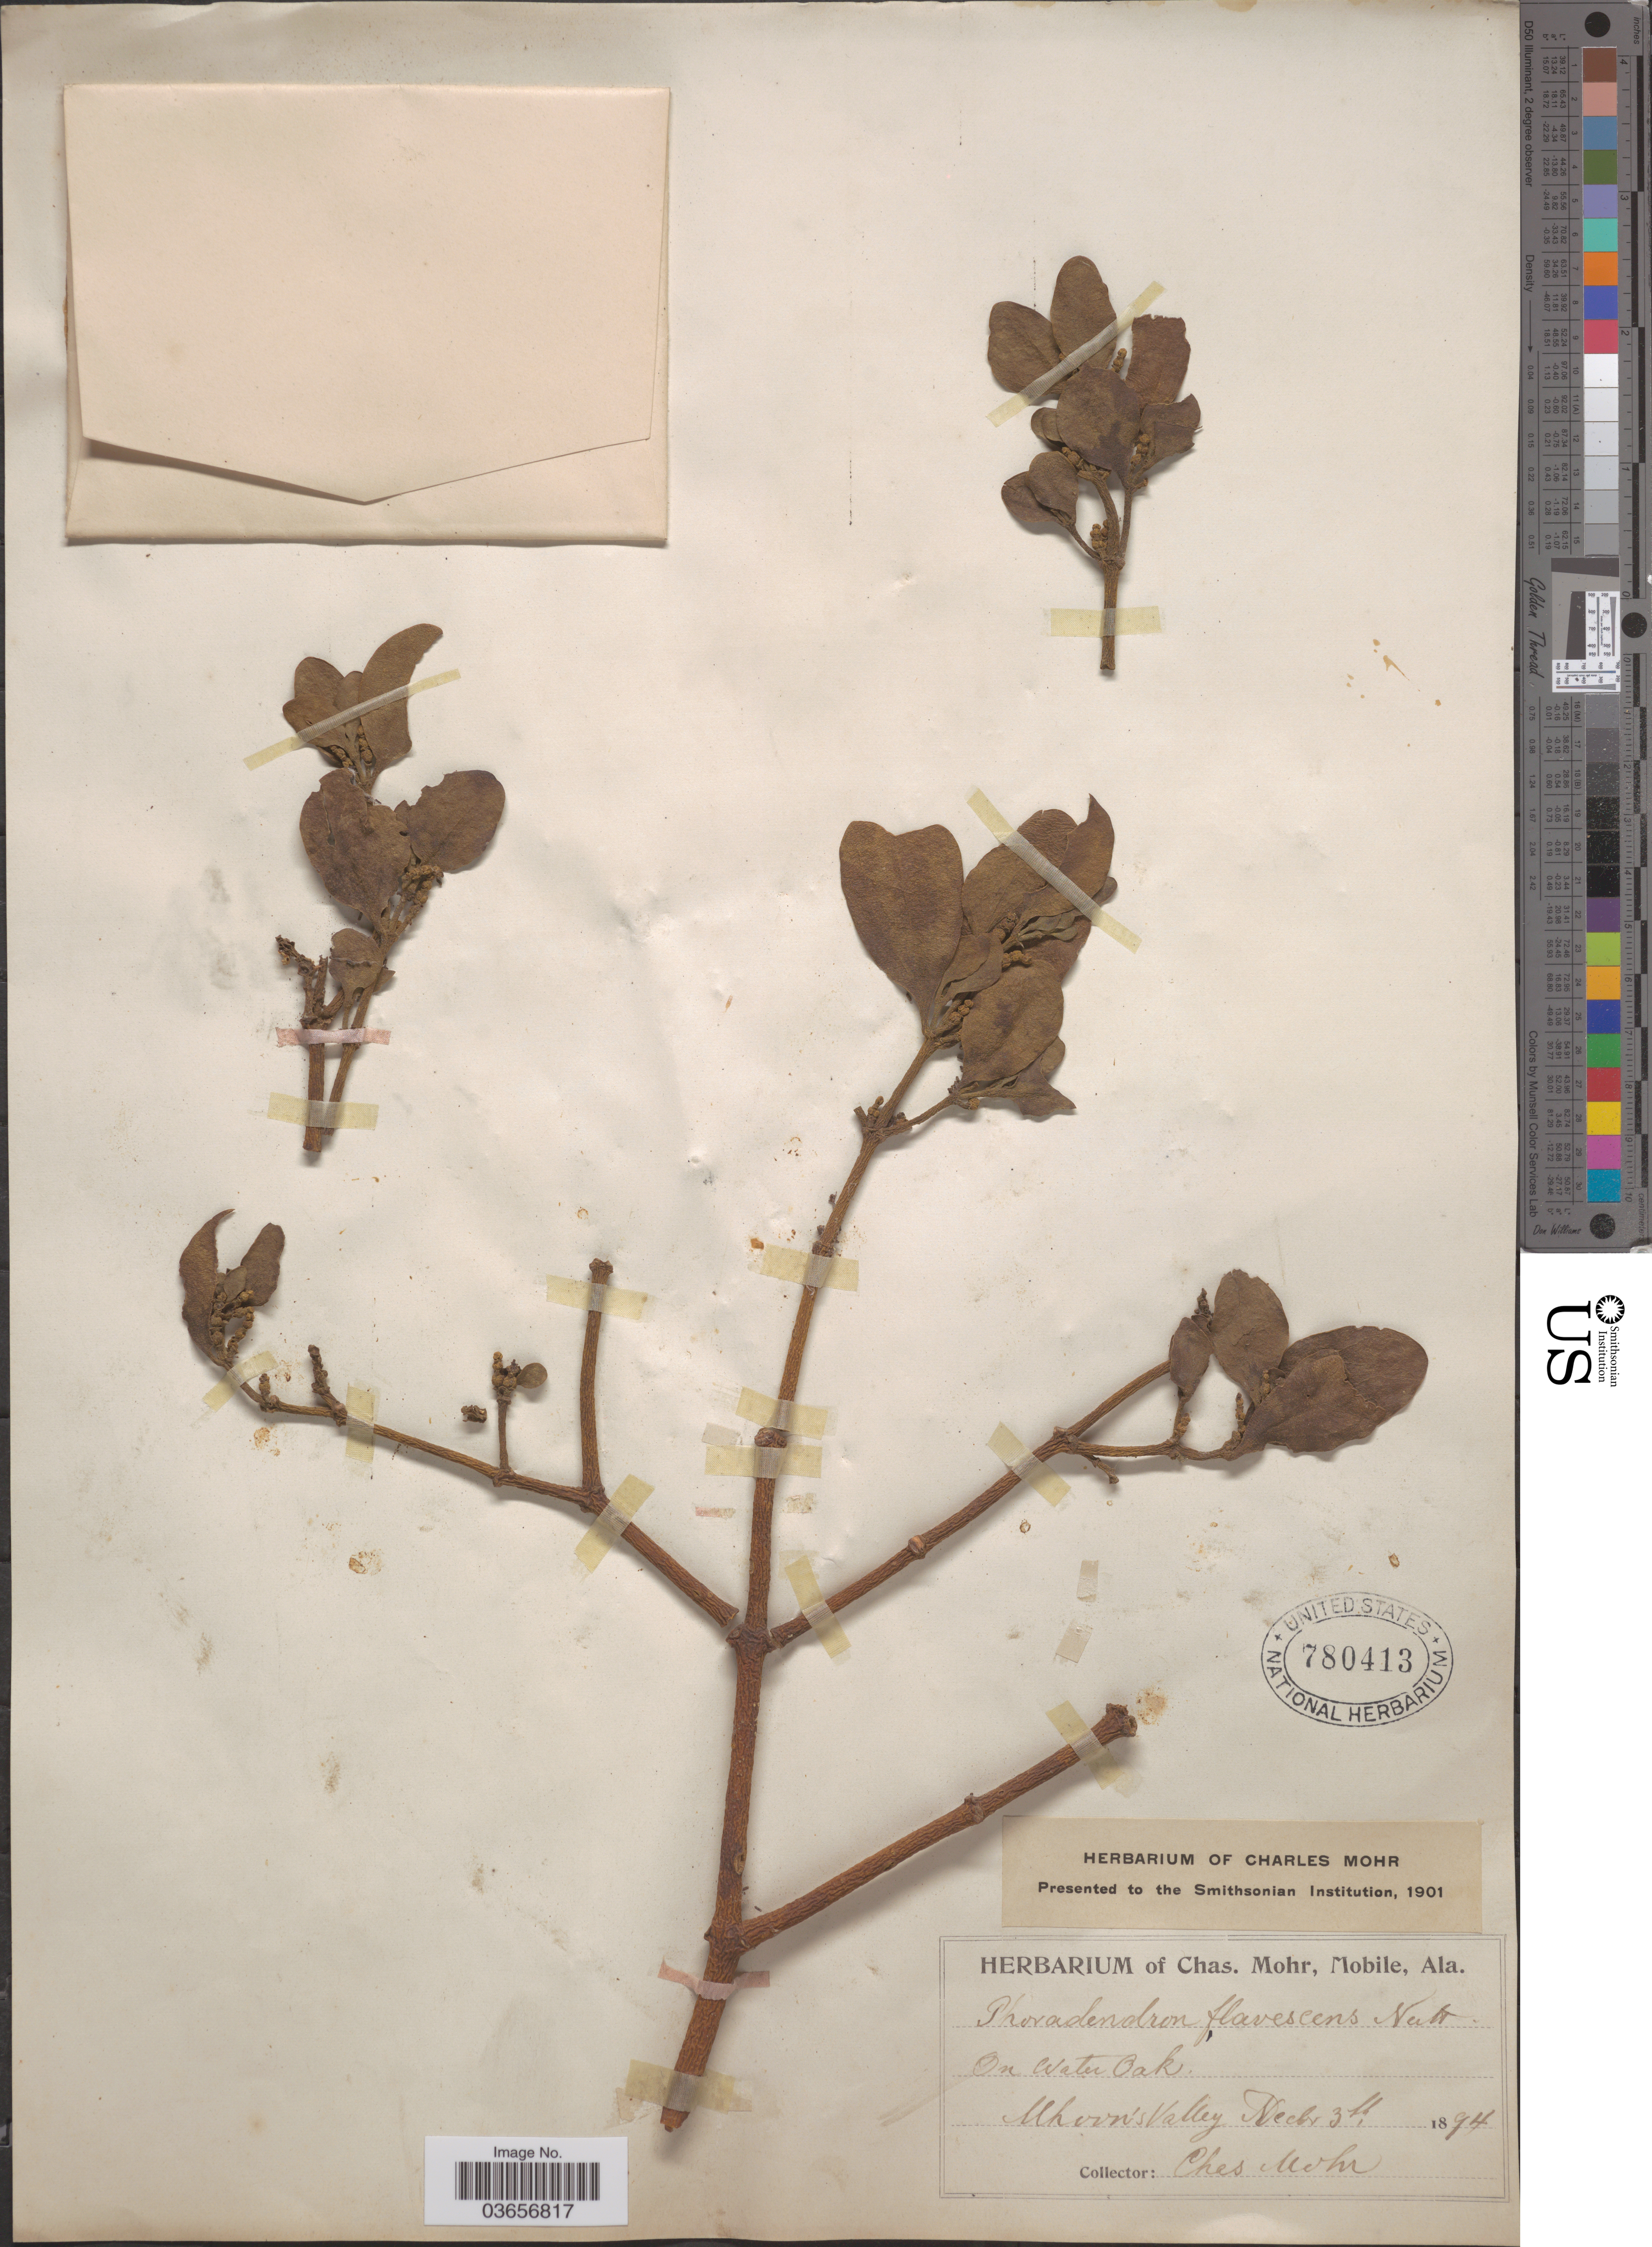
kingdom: Plantae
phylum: Tracheophyta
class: Magnoliopsida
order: Santalales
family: Viscaceae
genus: Phoradendron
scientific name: Phoradendron flavescens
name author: Nutt.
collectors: Mohr, C. T. (herbarium)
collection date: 1894-11-03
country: United States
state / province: Mississippi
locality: Mhoon's Valley.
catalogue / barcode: US 780413